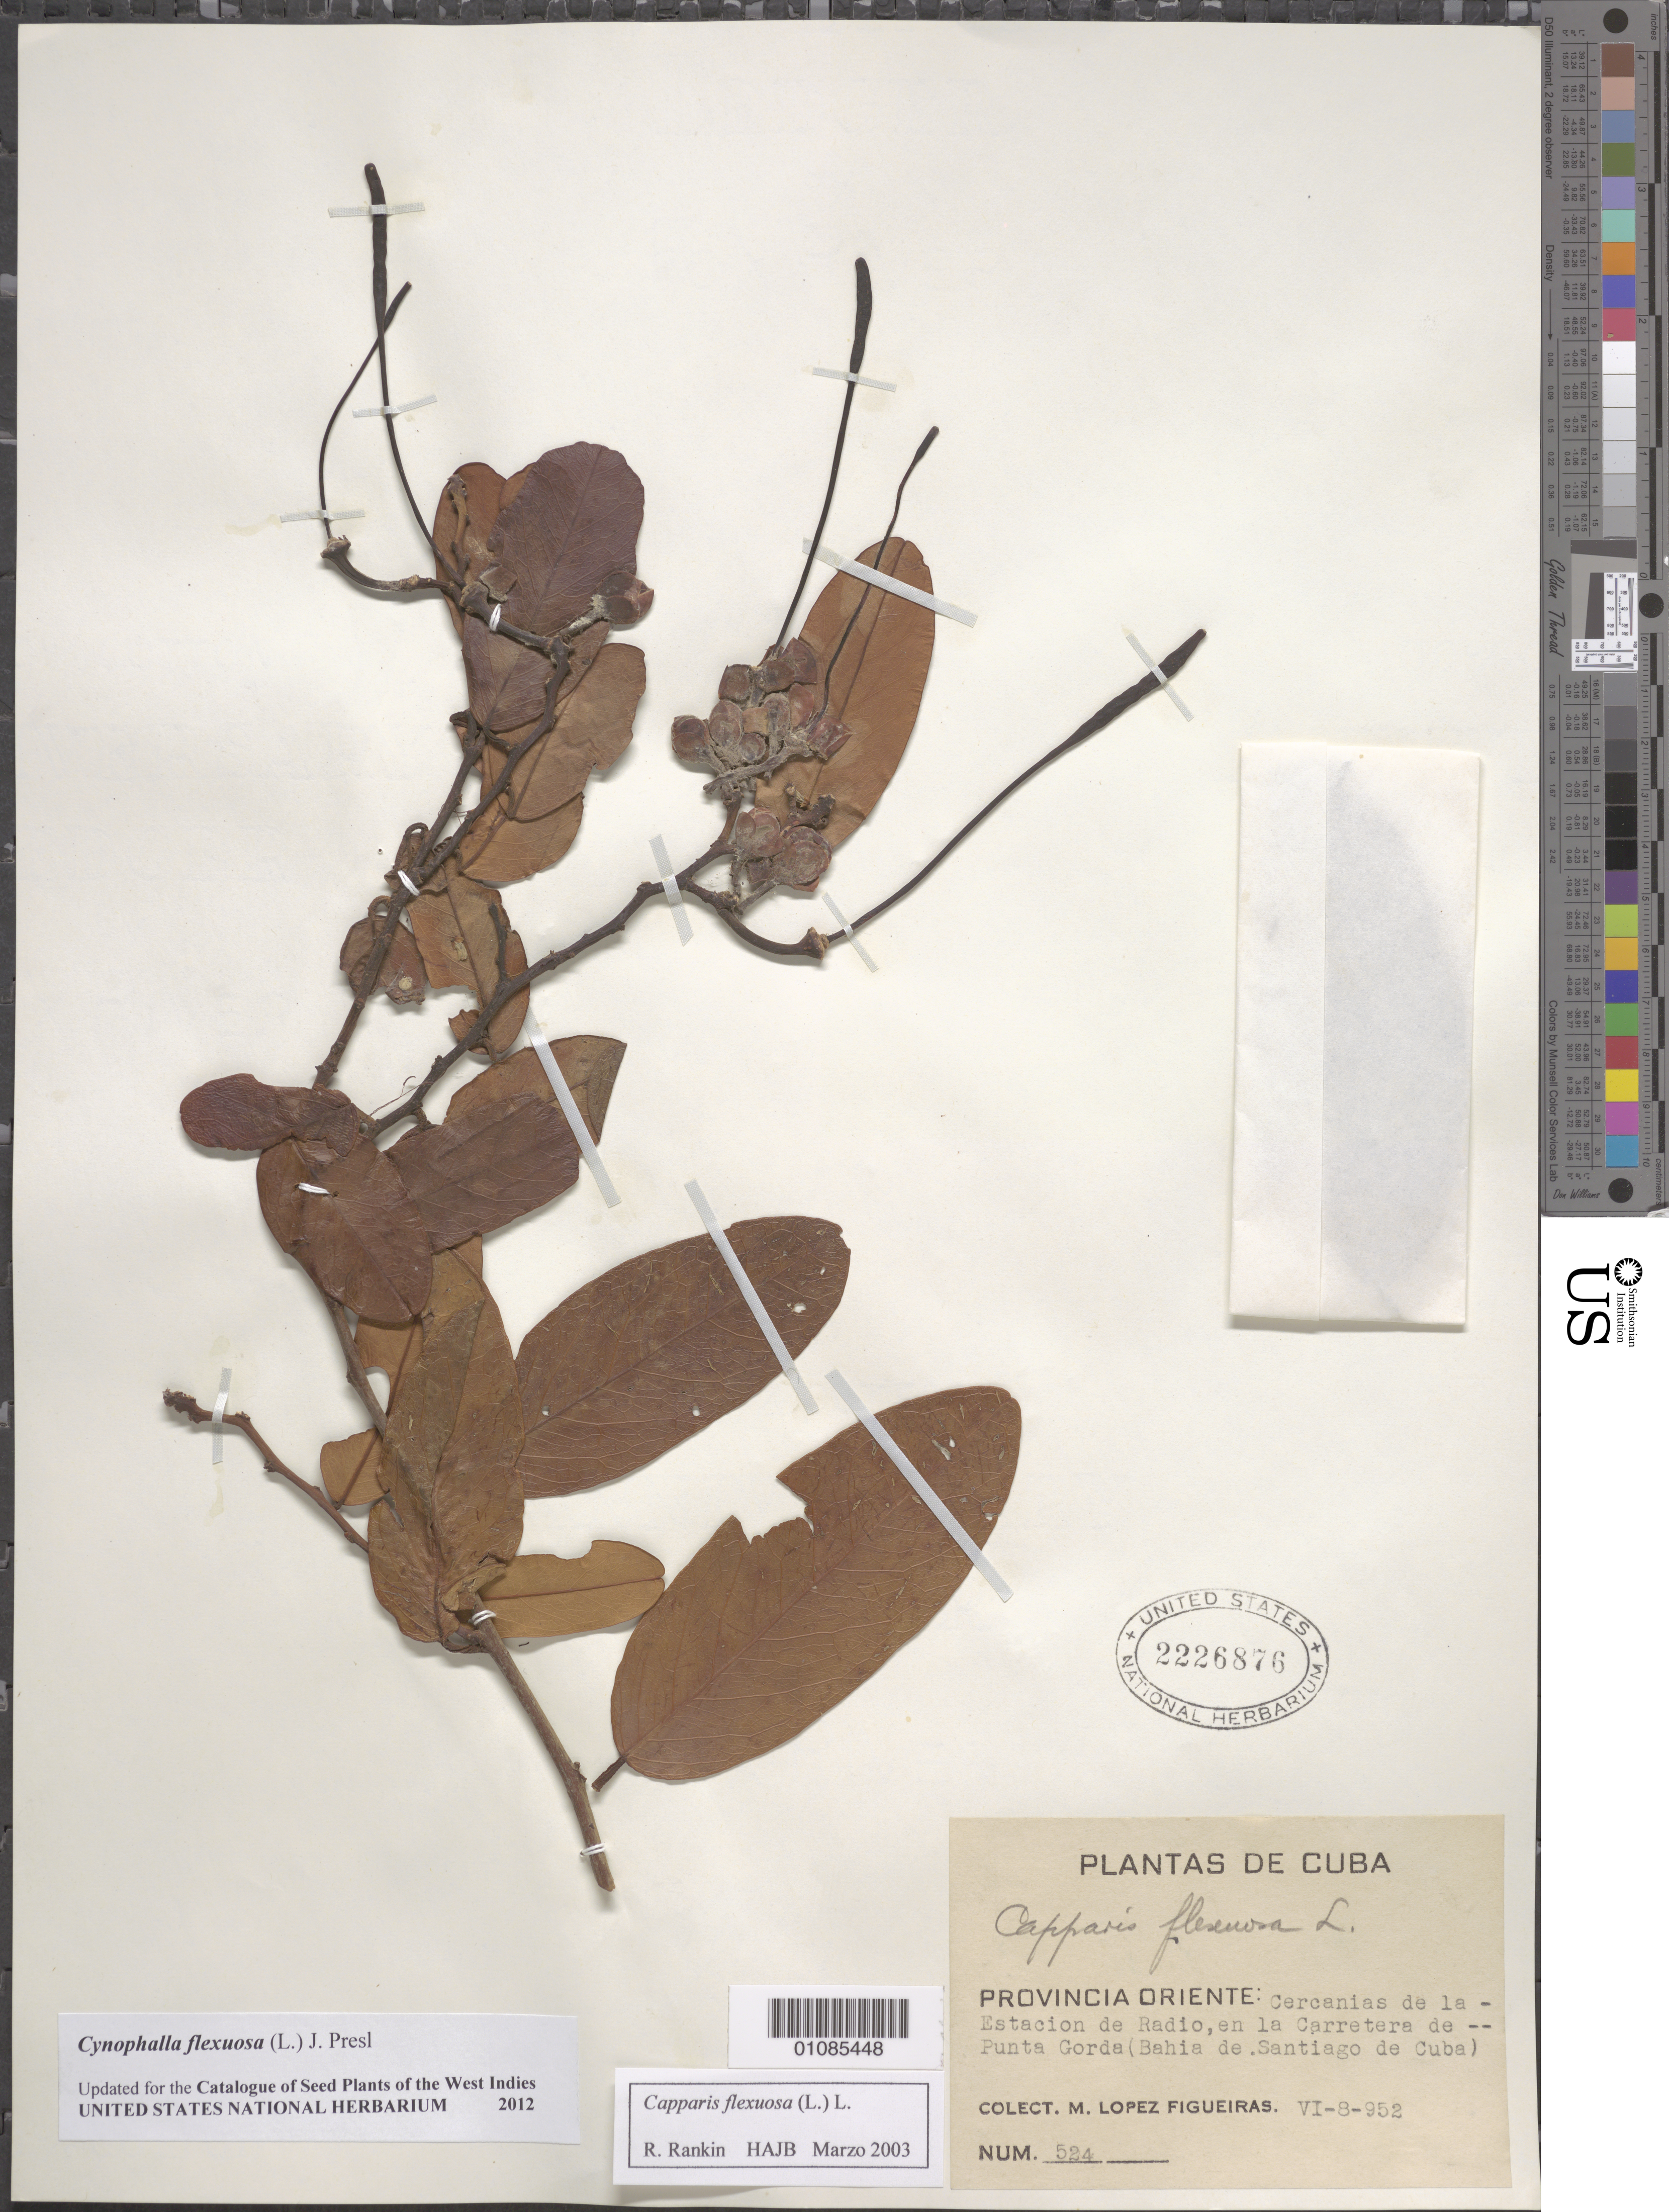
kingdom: Plantae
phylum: Tracheophyta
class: Magnoliopsida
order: Brassicales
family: Capparaceae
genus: Cynophalla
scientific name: Cynophalla flexuosa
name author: (L.) J. Presl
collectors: M. López Figueiras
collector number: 524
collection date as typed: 08 Jun 1952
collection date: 1952-06-08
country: Cuba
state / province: Santiago de Cuba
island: Cuba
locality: Provincia Oriente: Cercanias de la Estacion de Radio, en la Carretera de Punta Gorda (Bahia de Santiago de Cuba)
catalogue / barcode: US 2226876